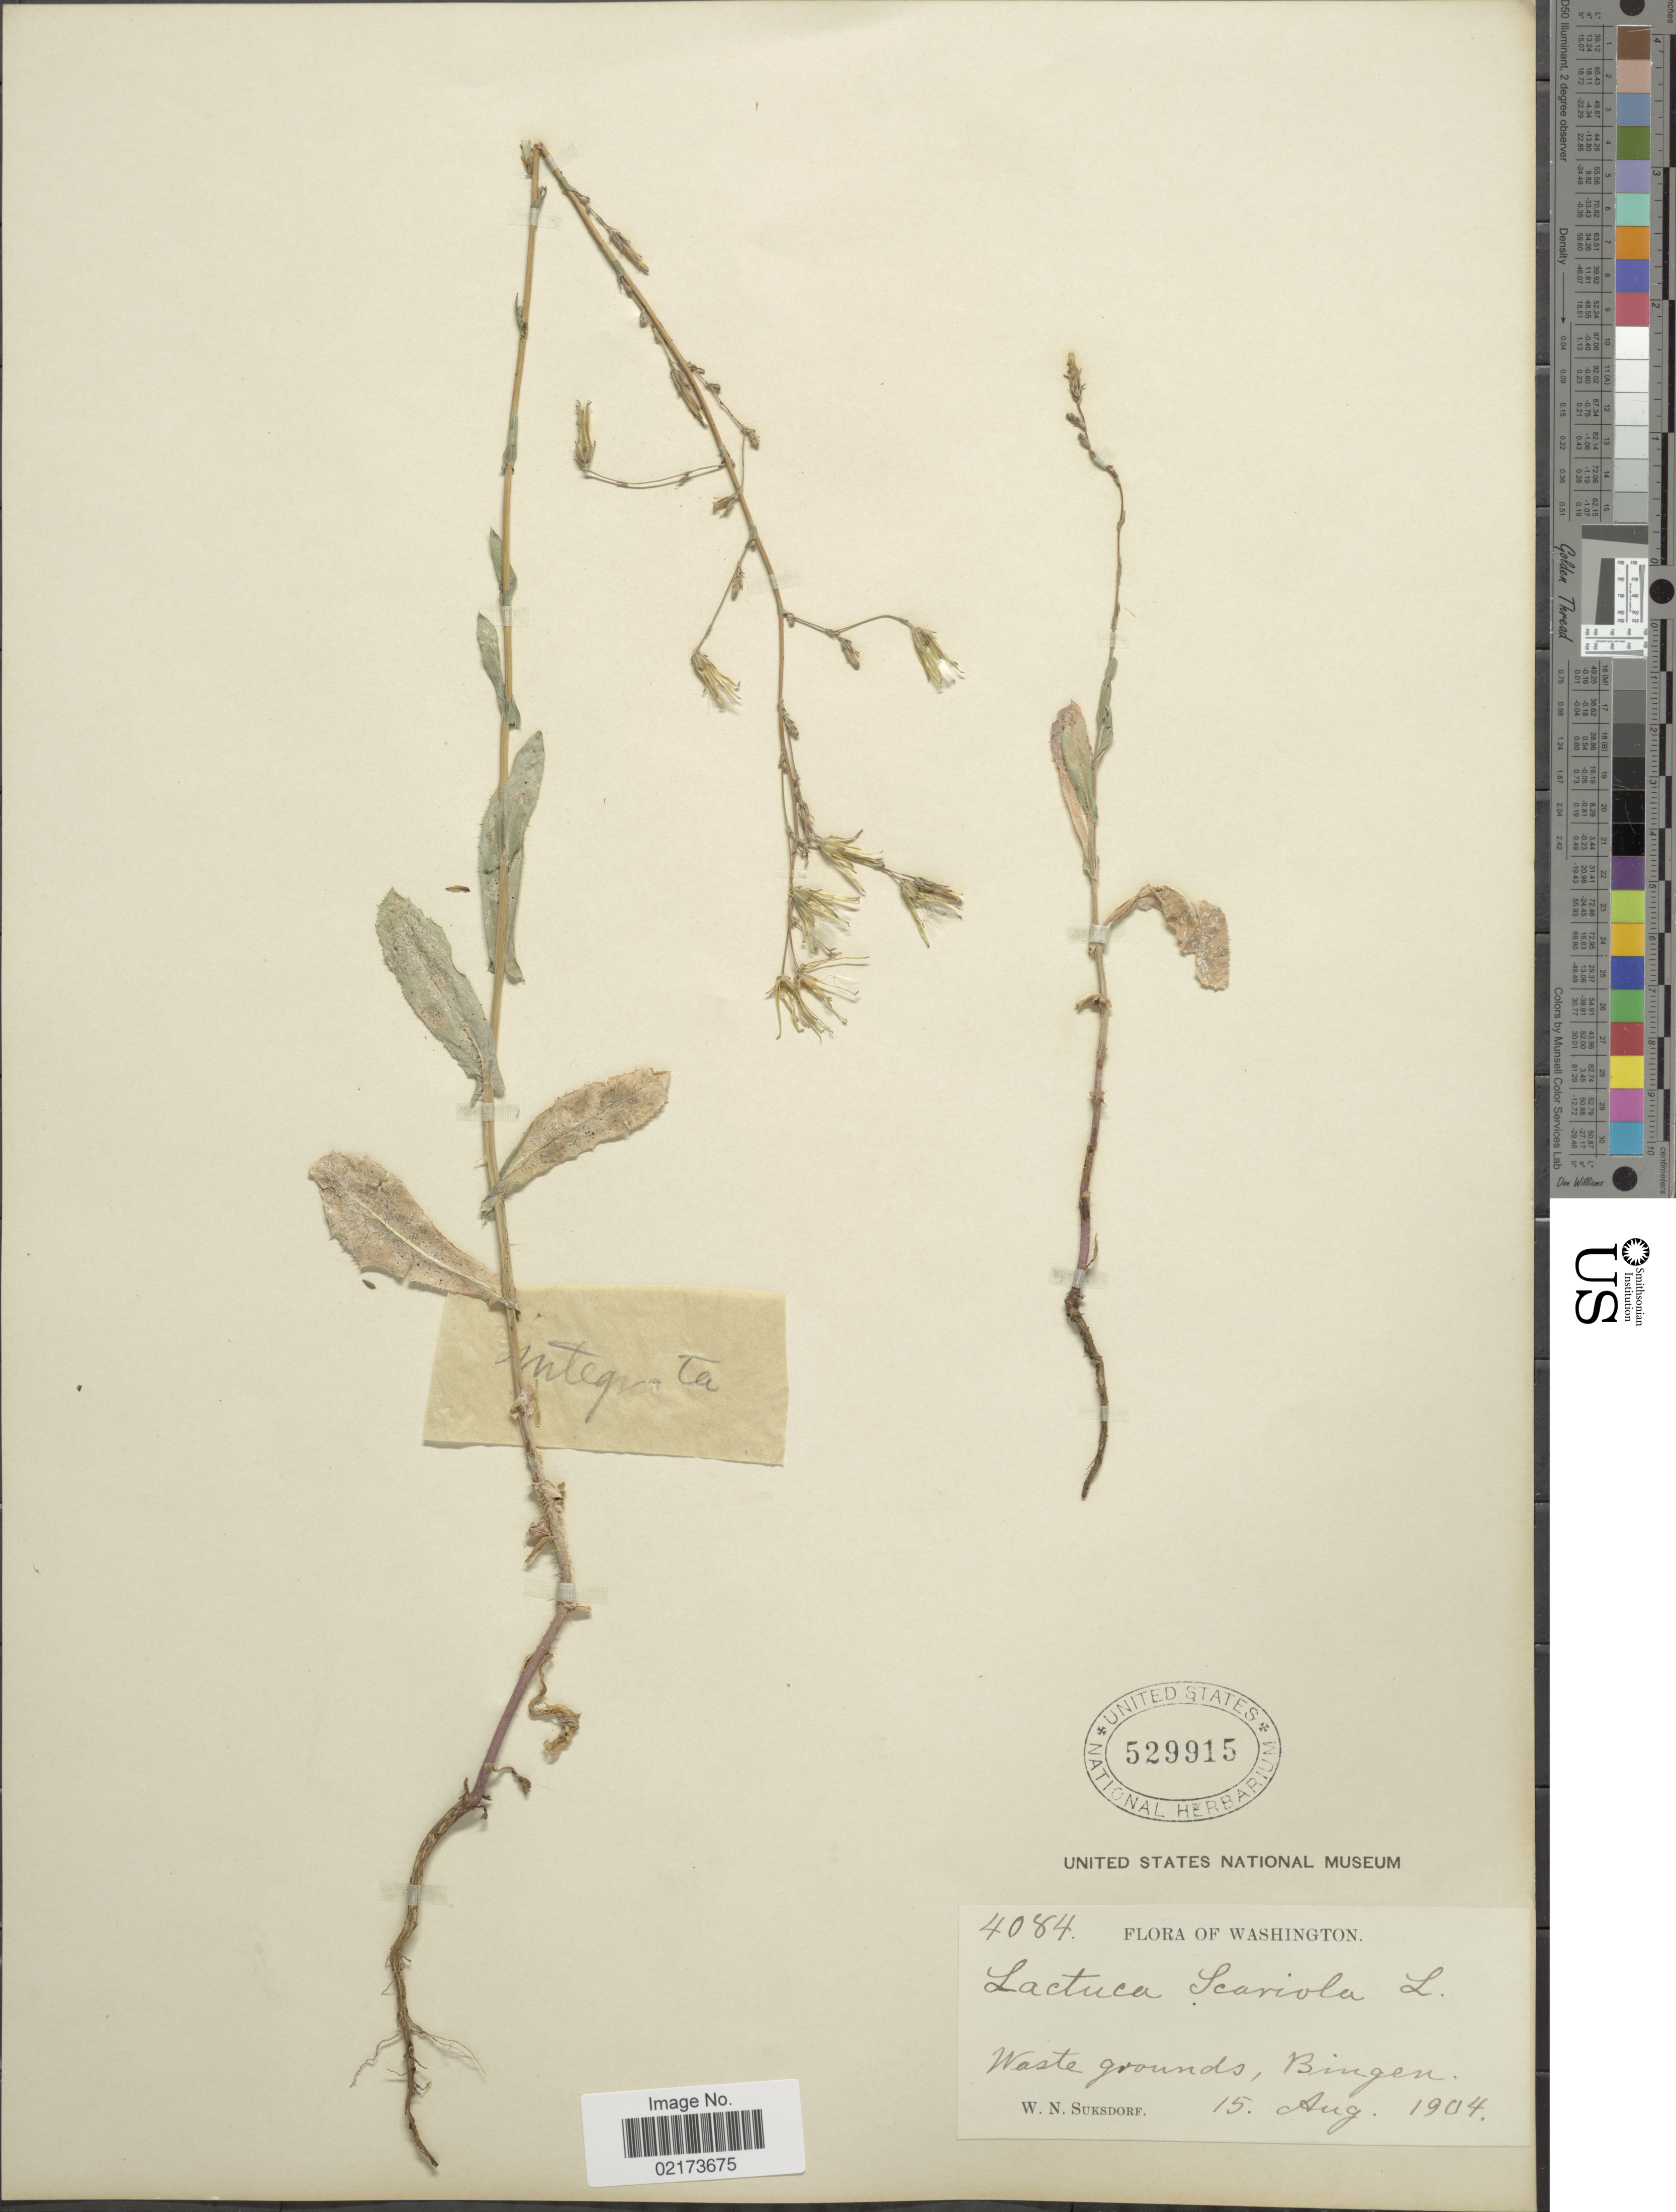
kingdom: Plantae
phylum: Tracheophyta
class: Magnoliopsida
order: Asterales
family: Asteraceae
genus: Lactuca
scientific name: Lactuca serriola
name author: L.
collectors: W. N. Suksdorf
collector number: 4084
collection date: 1904-08-15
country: United States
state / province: Washington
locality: Bingen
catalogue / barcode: US 529915